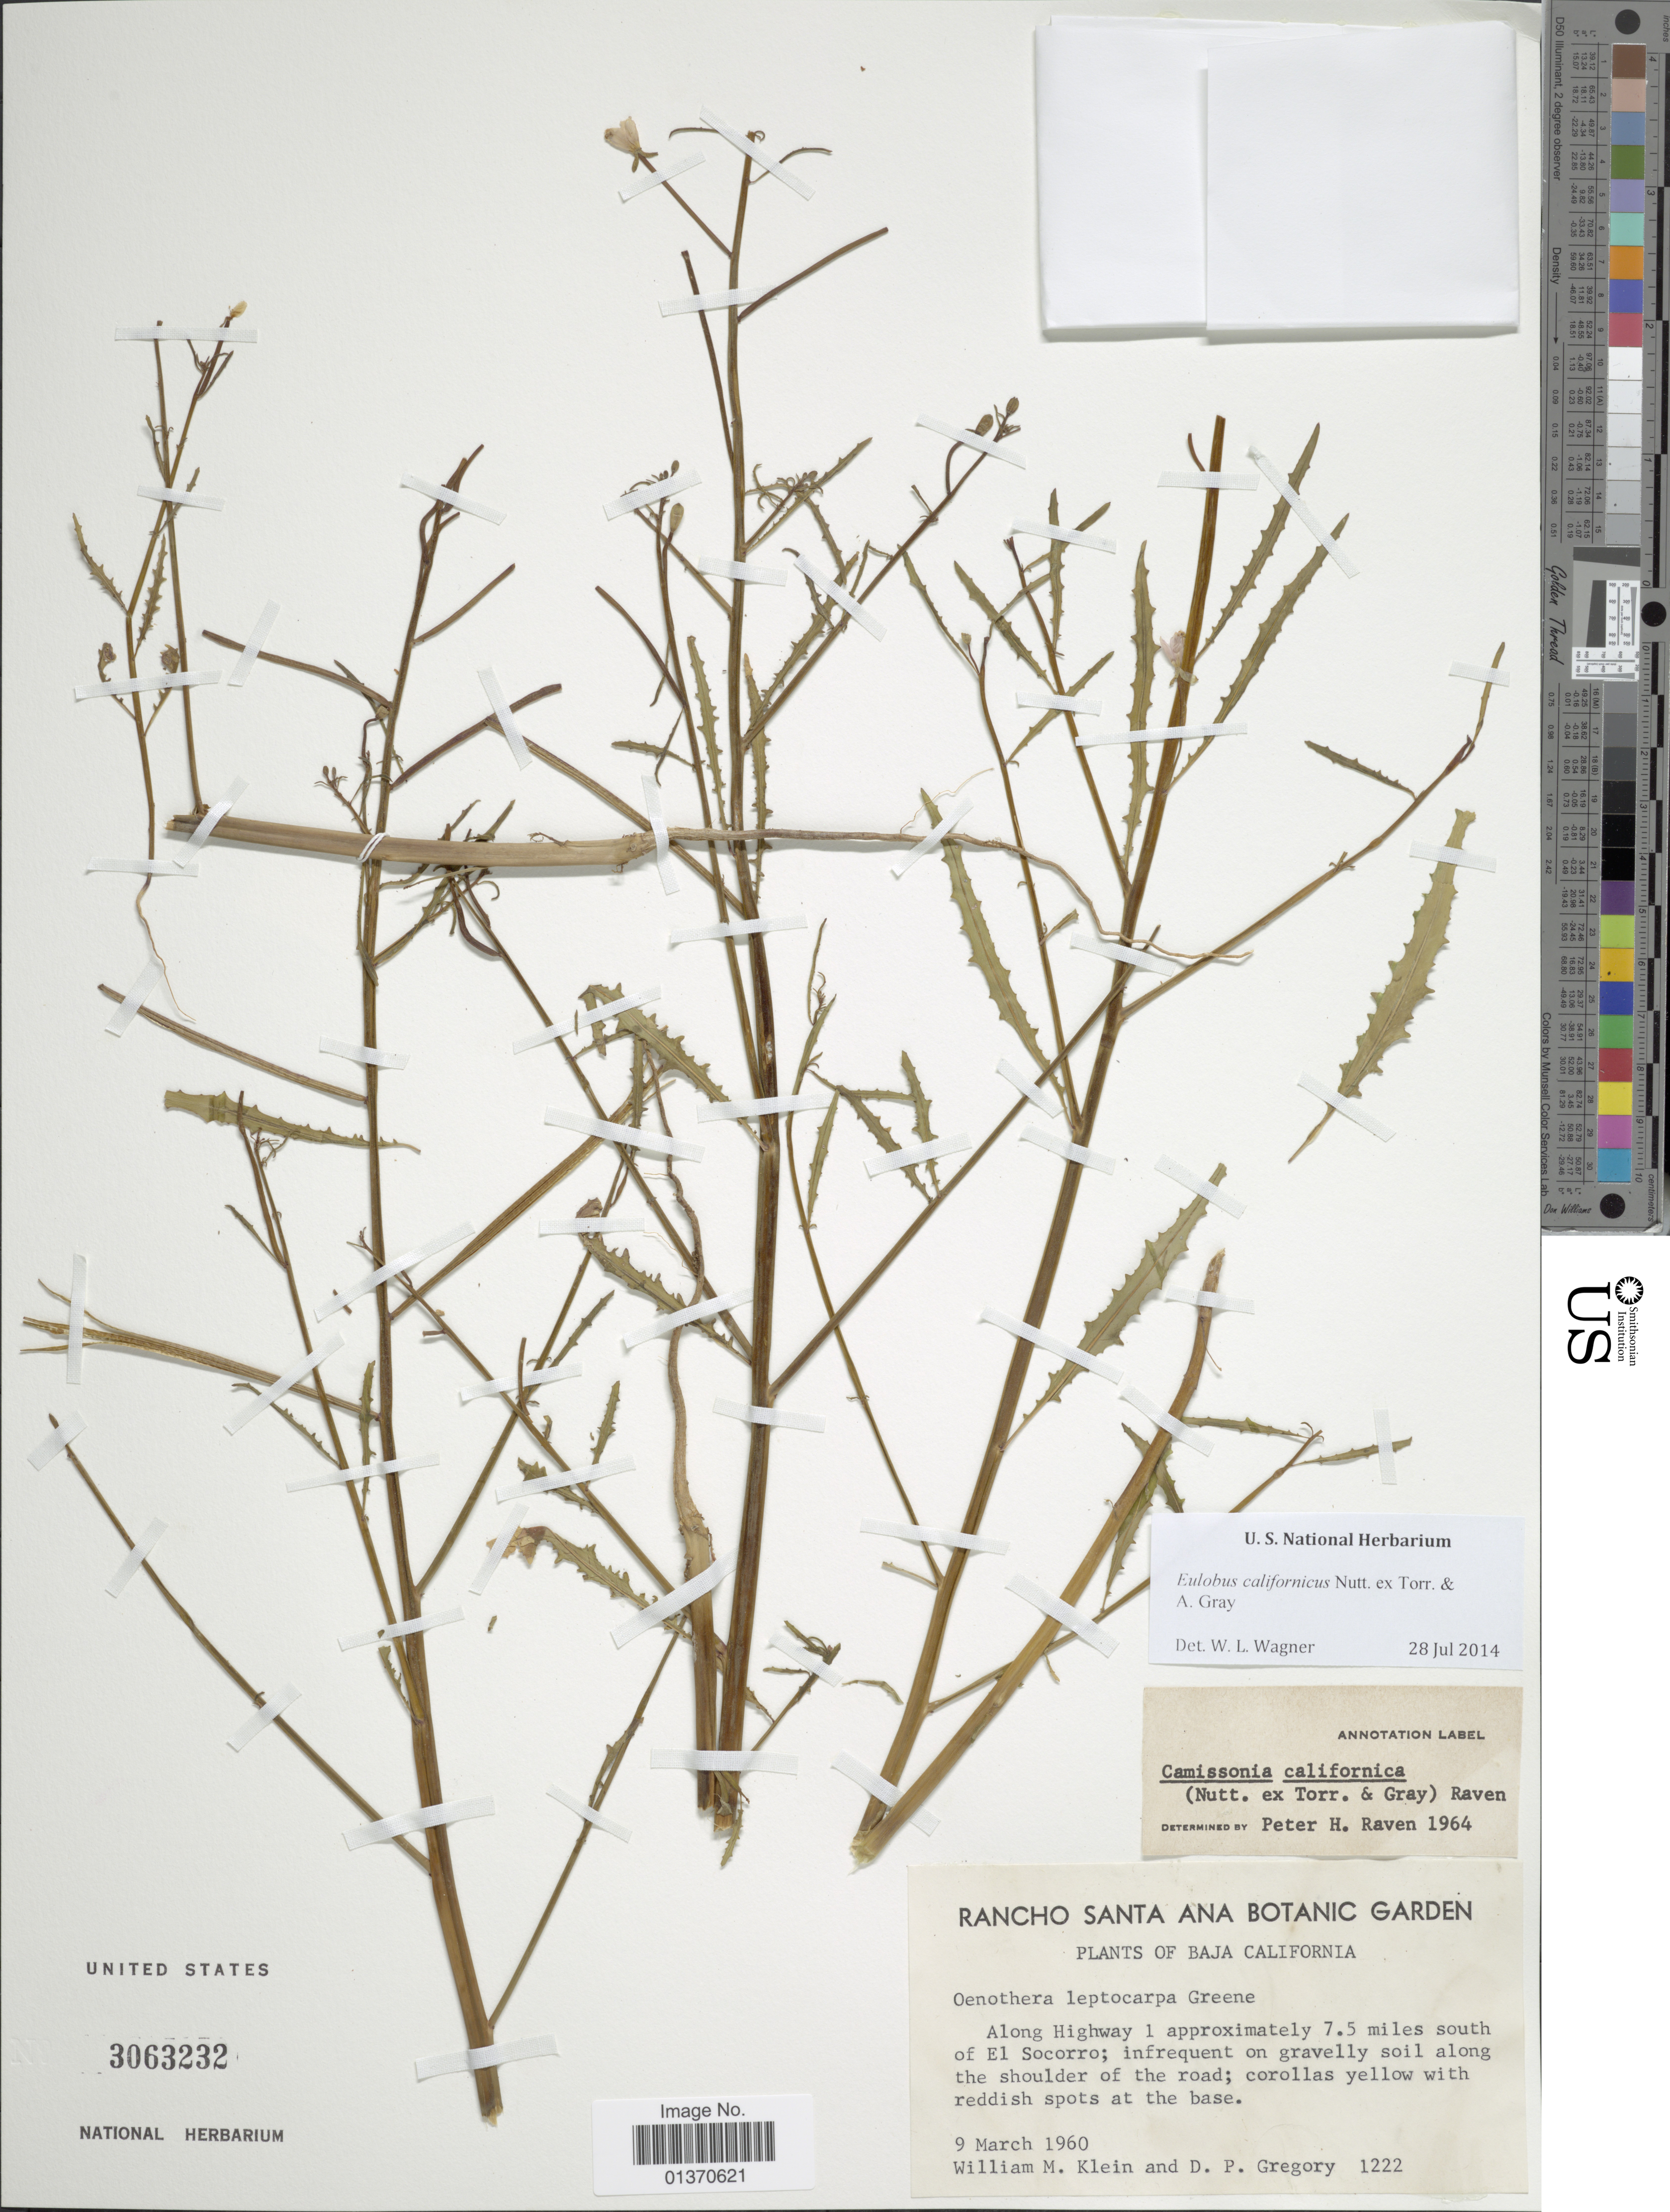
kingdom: Plantae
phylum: Tracheophyta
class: Magnoliopsida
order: Myrtales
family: Onagraceae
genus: Eulobus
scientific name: Eulobus californicus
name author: Nutt. ex Torr. & A. Gray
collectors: W. M. Klein & D. Gregory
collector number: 1222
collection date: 1960-03-09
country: Mexico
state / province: Baja California Norte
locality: Along Highway 1 approximately 7.5 miles south of El Socorro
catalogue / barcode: US 3063232